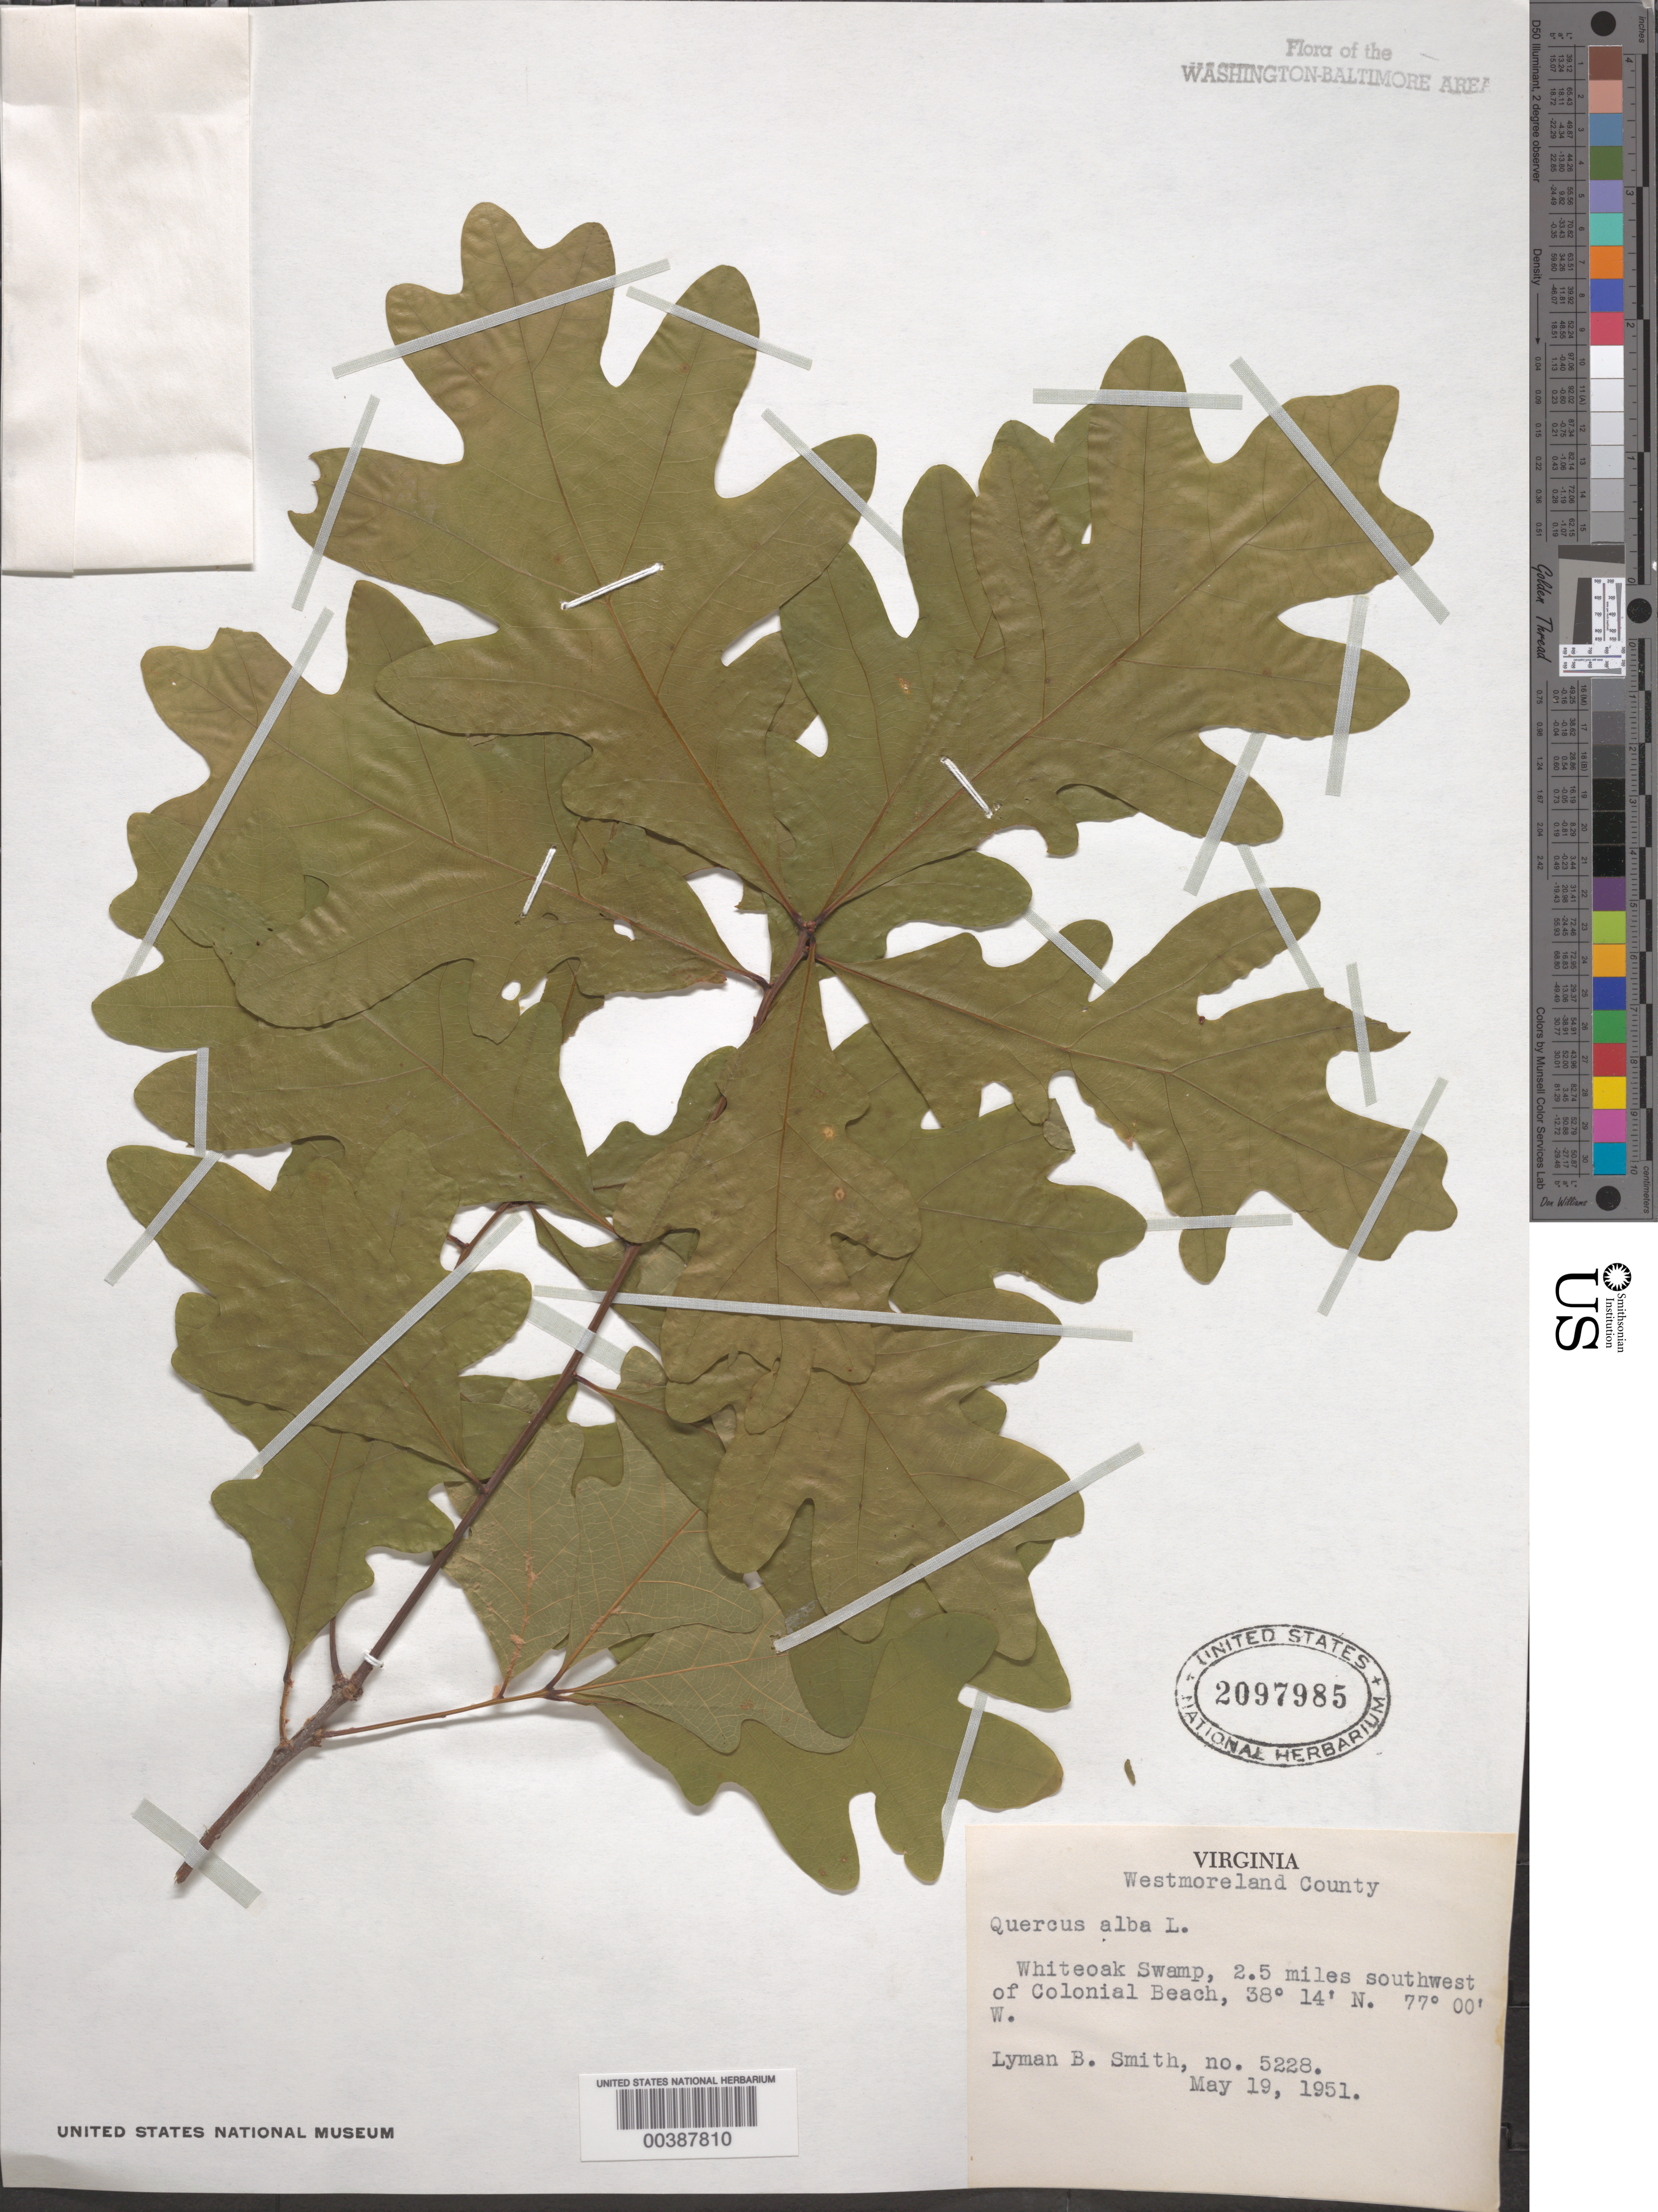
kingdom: Plantae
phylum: Tracheophyta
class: Magnoliopsida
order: Fagales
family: Fagaceae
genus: Quercus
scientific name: Quercus alba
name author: L.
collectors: L. Smith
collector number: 5228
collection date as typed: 19 May 1951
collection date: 1951-05-19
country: United States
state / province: Virginia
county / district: Westmoreland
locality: Whiteoak Swamp, southwest of Colonial Beach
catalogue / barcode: US 2097985